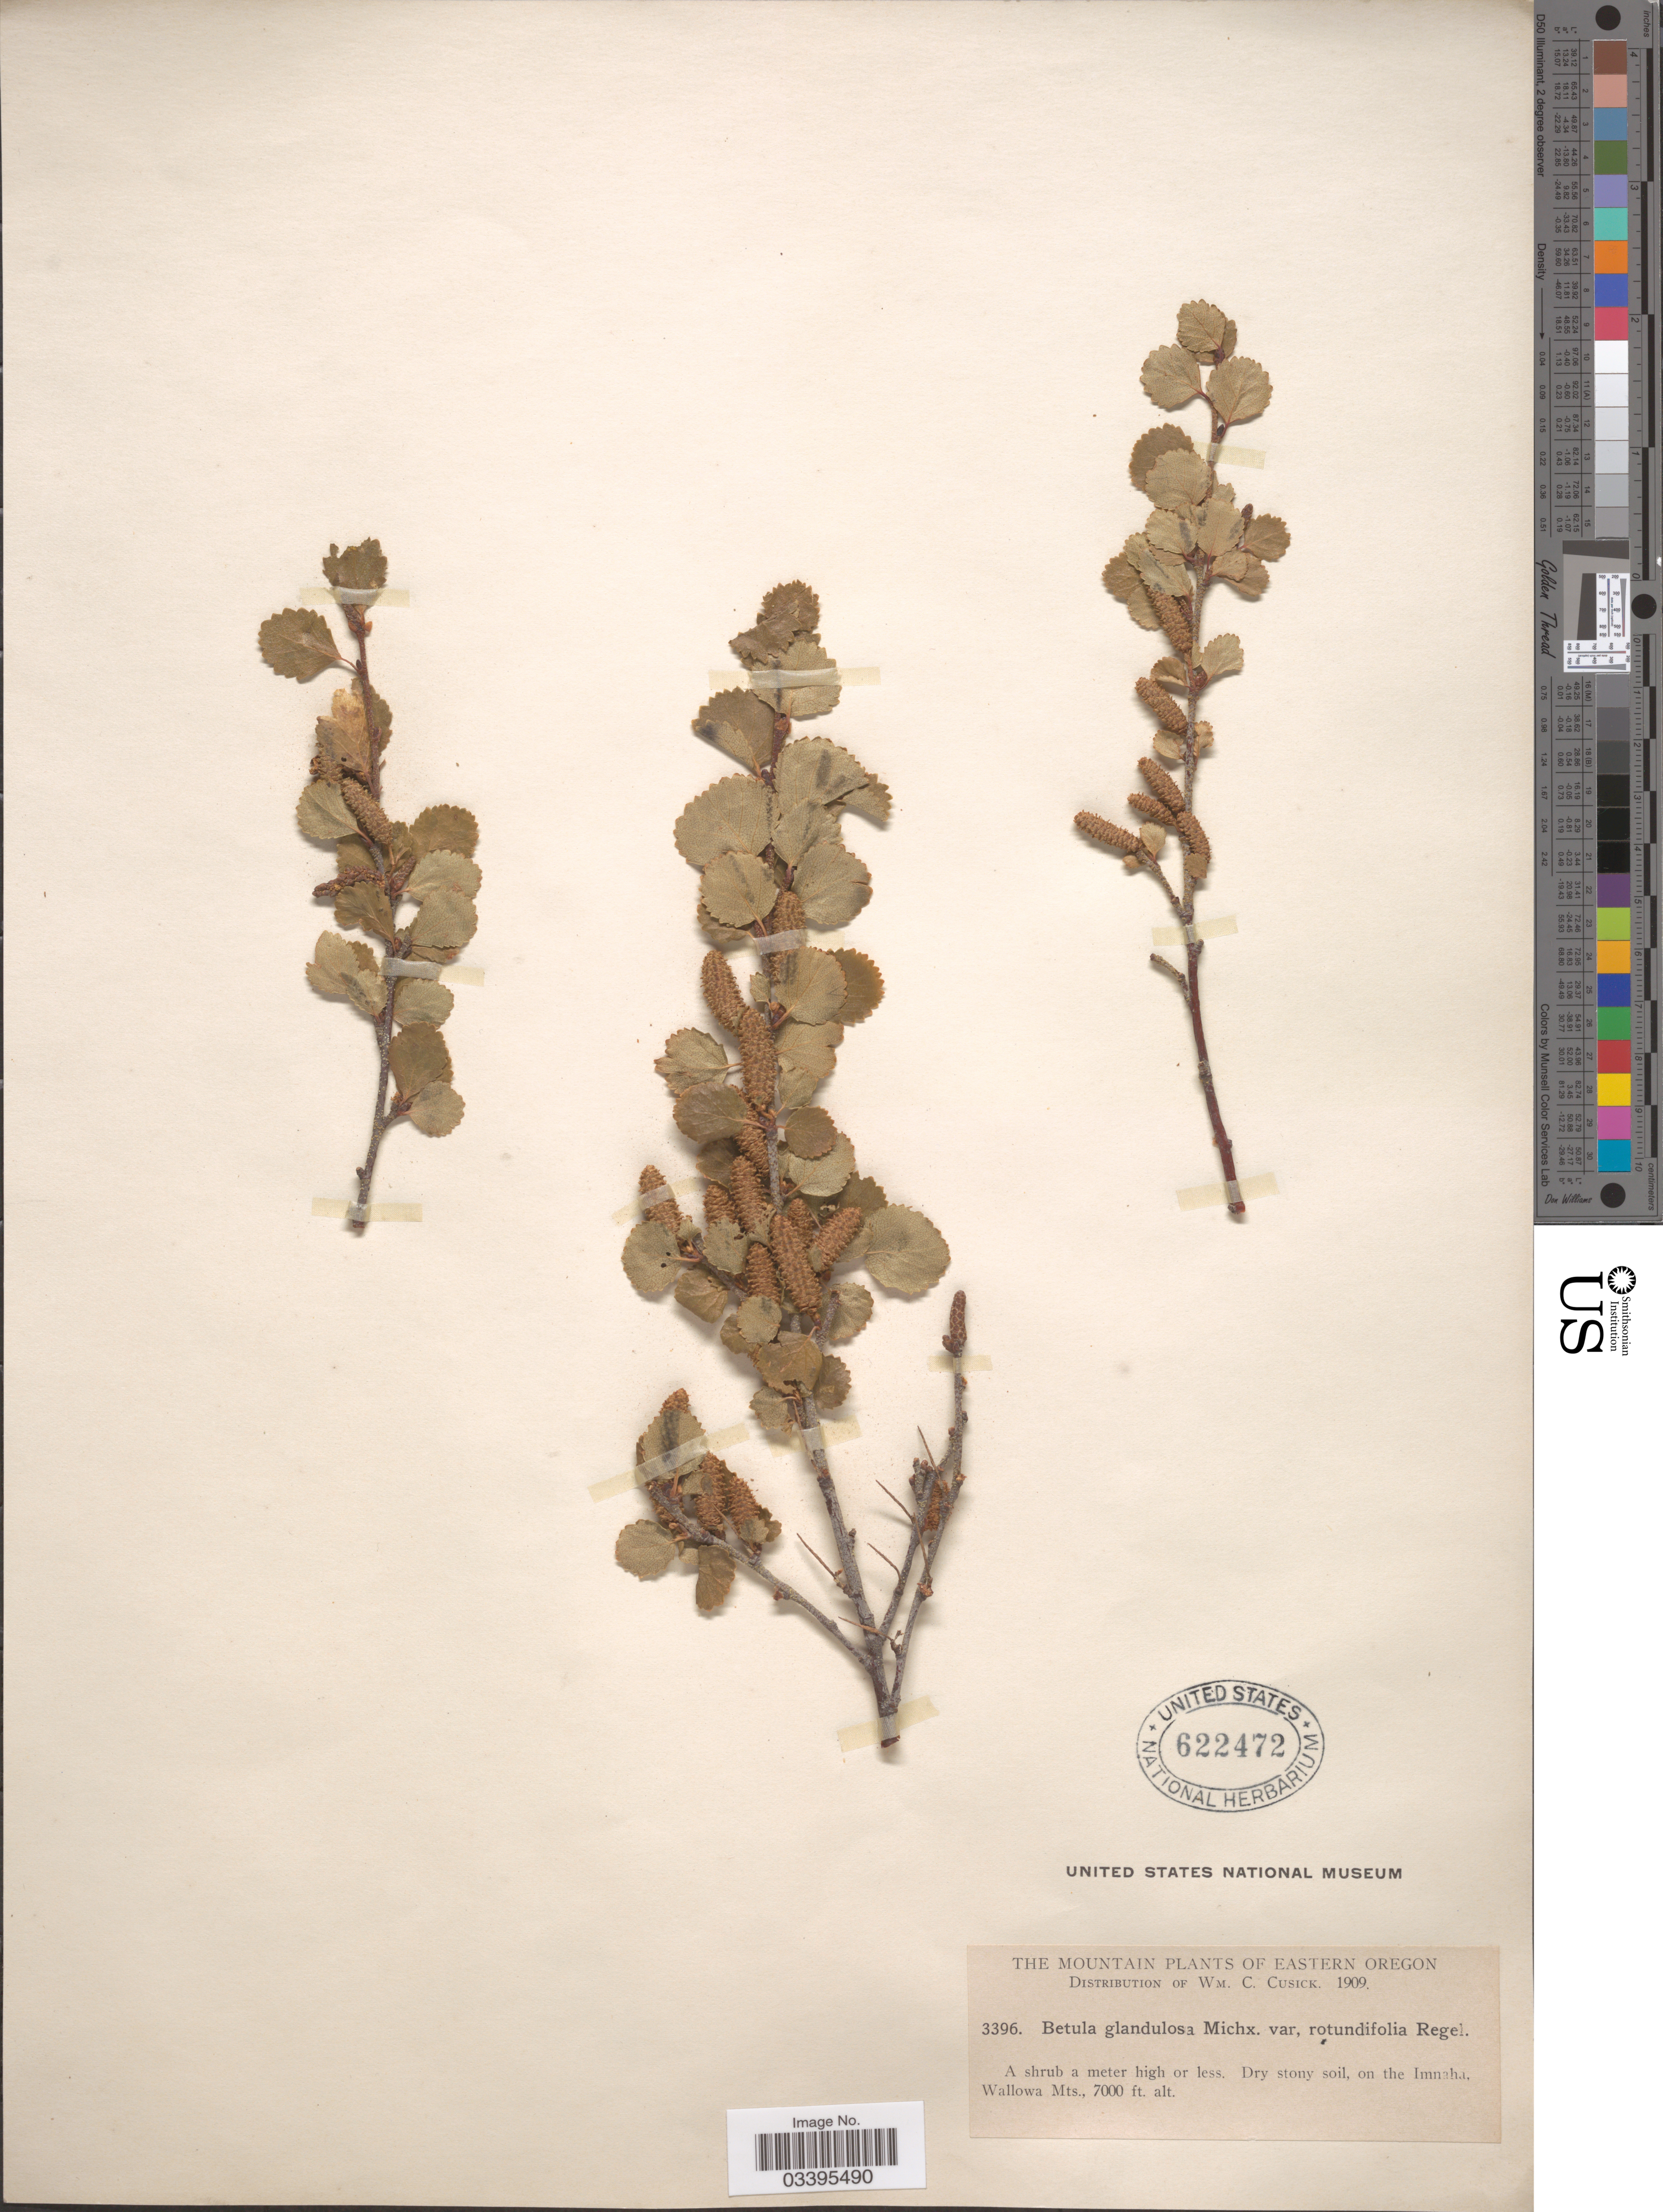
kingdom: Plantae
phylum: Tracheophyta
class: Magnoliopsida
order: Fagales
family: Betulaceae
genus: Betula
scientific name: Betula glandulosa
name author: Michx.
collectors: W. C. Cusick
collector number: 3396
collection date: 1909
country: United States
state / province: Oregon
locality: The Mountain of Eastern Oregon. Dry stony soil, on the Imnaha, Wallowa Mts.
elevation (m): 2134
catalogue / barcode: US 622472